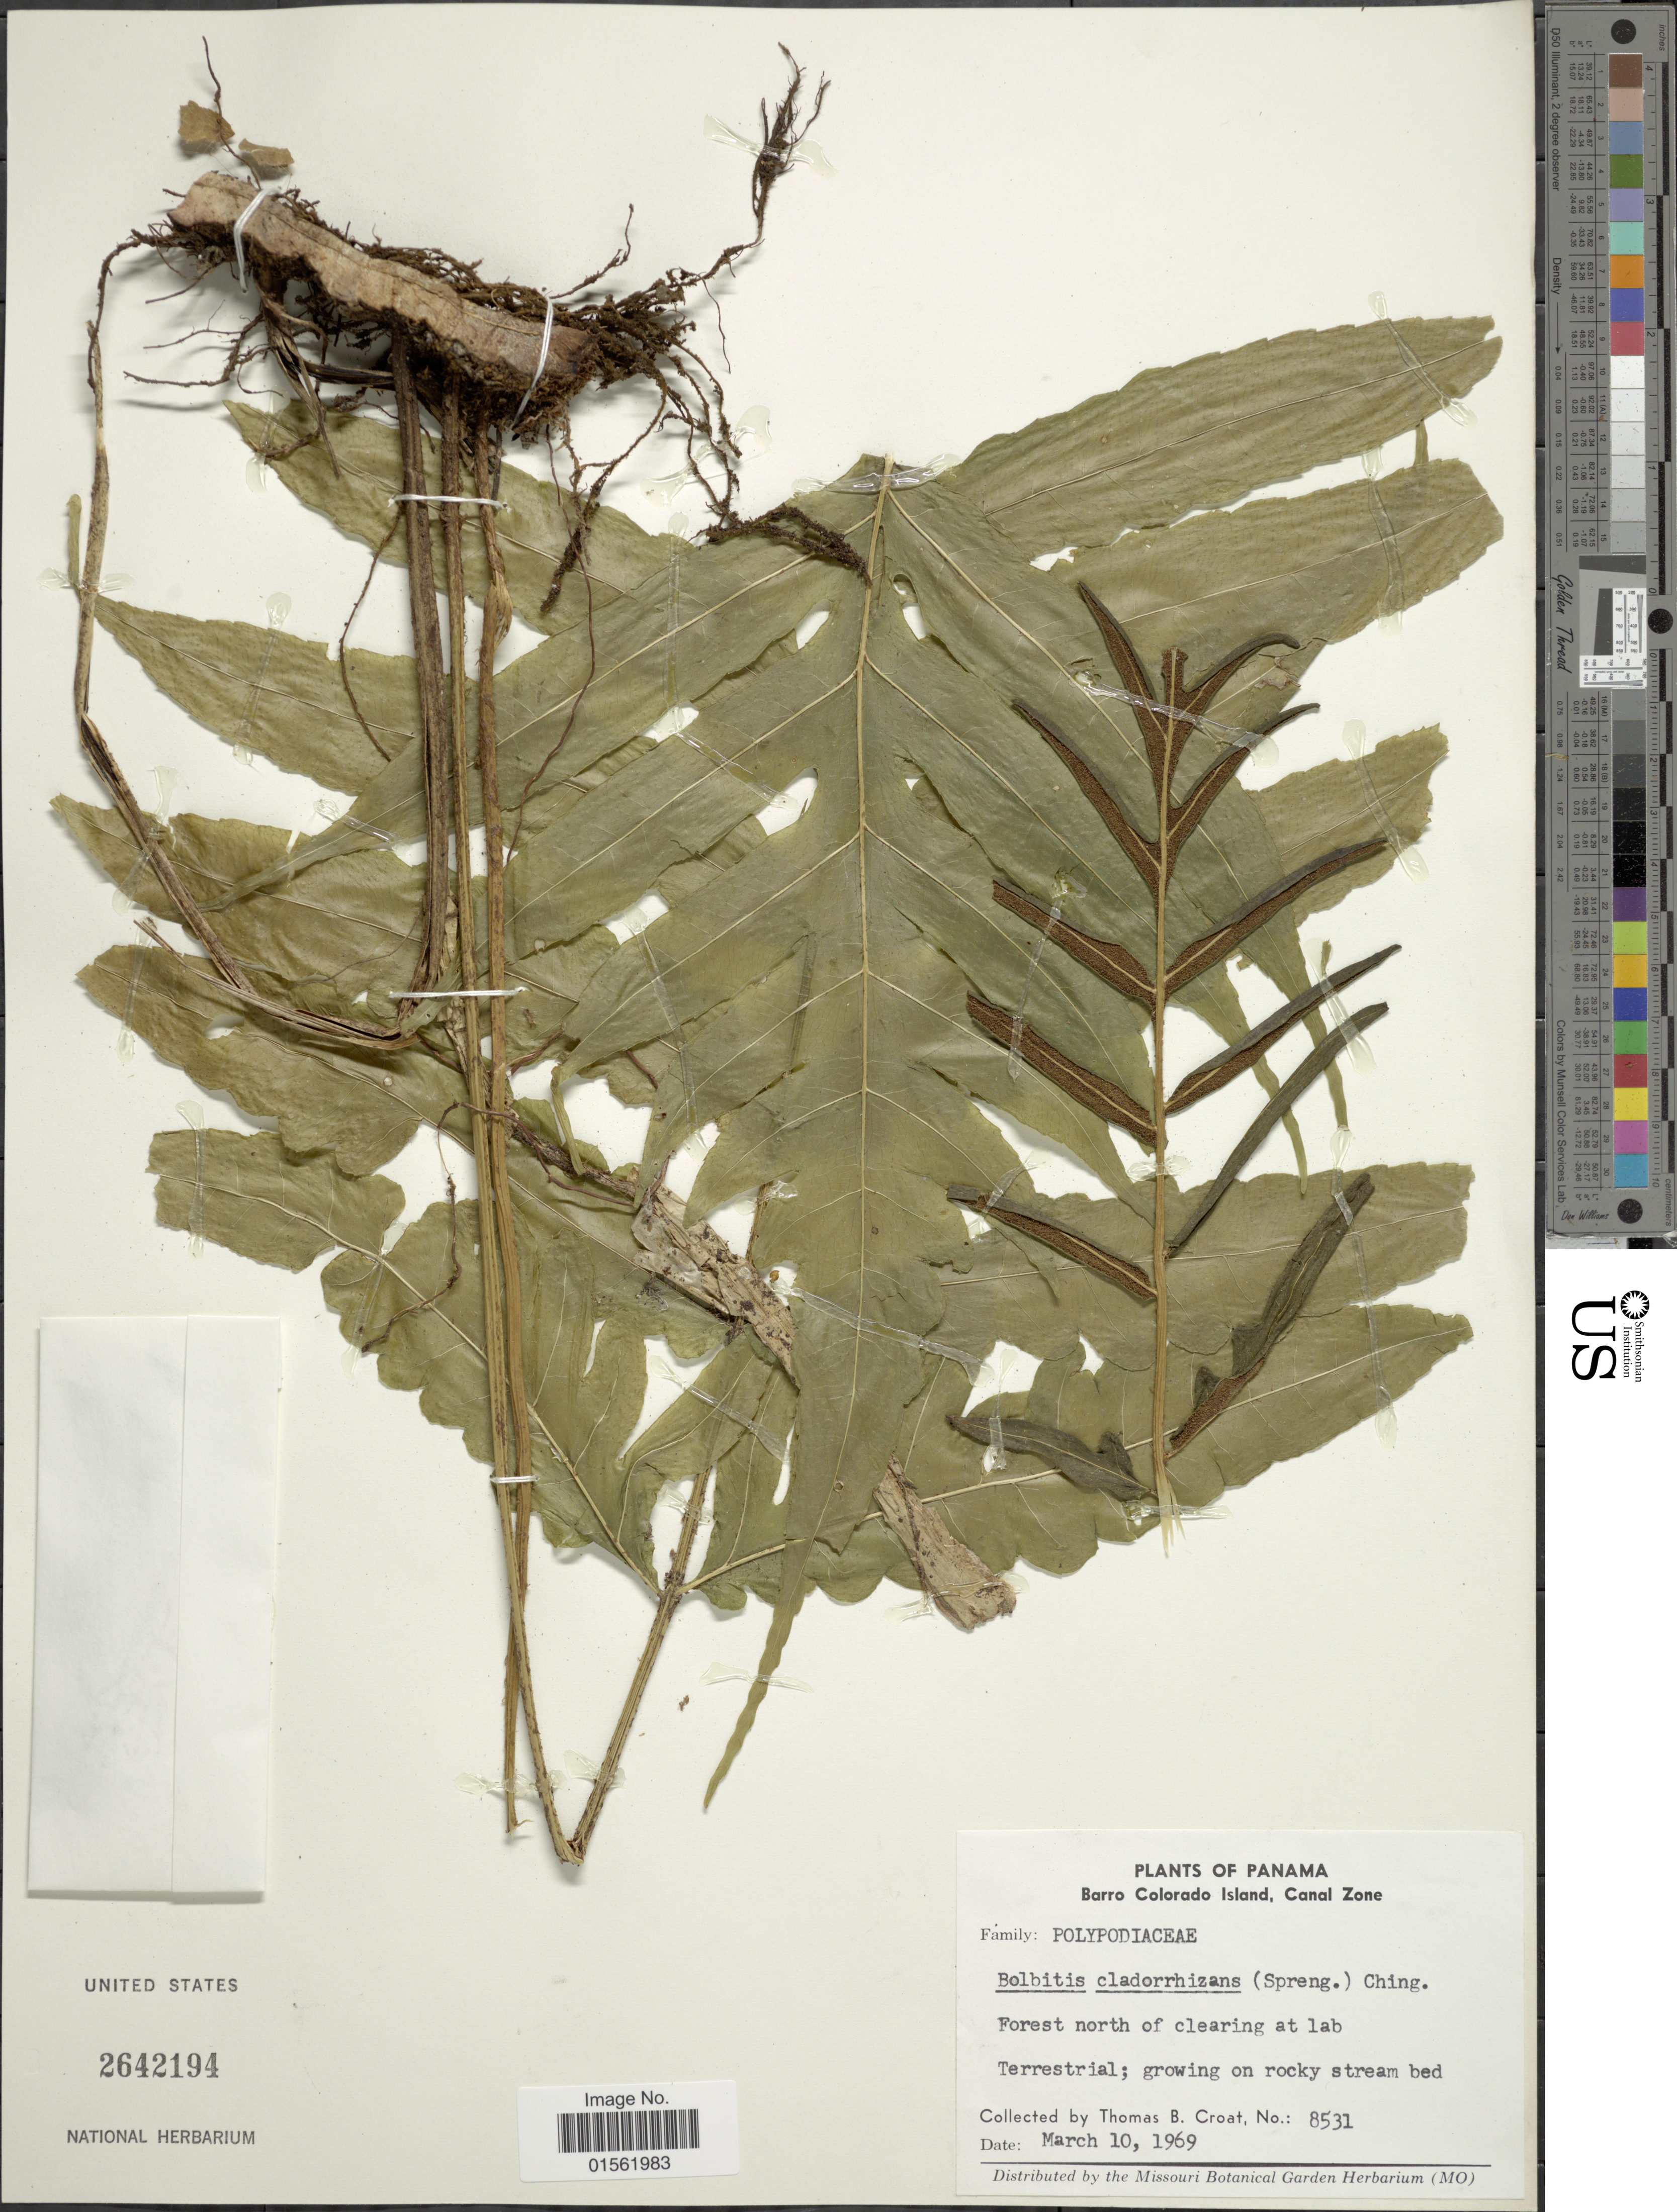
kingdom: Plantae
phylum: Tracheophyta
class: Polypodiopsida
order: Polypodiales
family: Dryopteridaceae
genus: Bolbitis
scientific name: Bolbitis portoricensis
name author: (Spreng.) Hennipman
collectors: T. B. Croat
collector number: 8531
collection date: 1969-03-10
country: Panama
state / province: Panamá Oeste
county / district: Canal Zone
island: Barro Colorado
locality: Barro Colorado Island, Canal Zone. Forest north of clearing at lab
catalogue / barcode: US 2642194